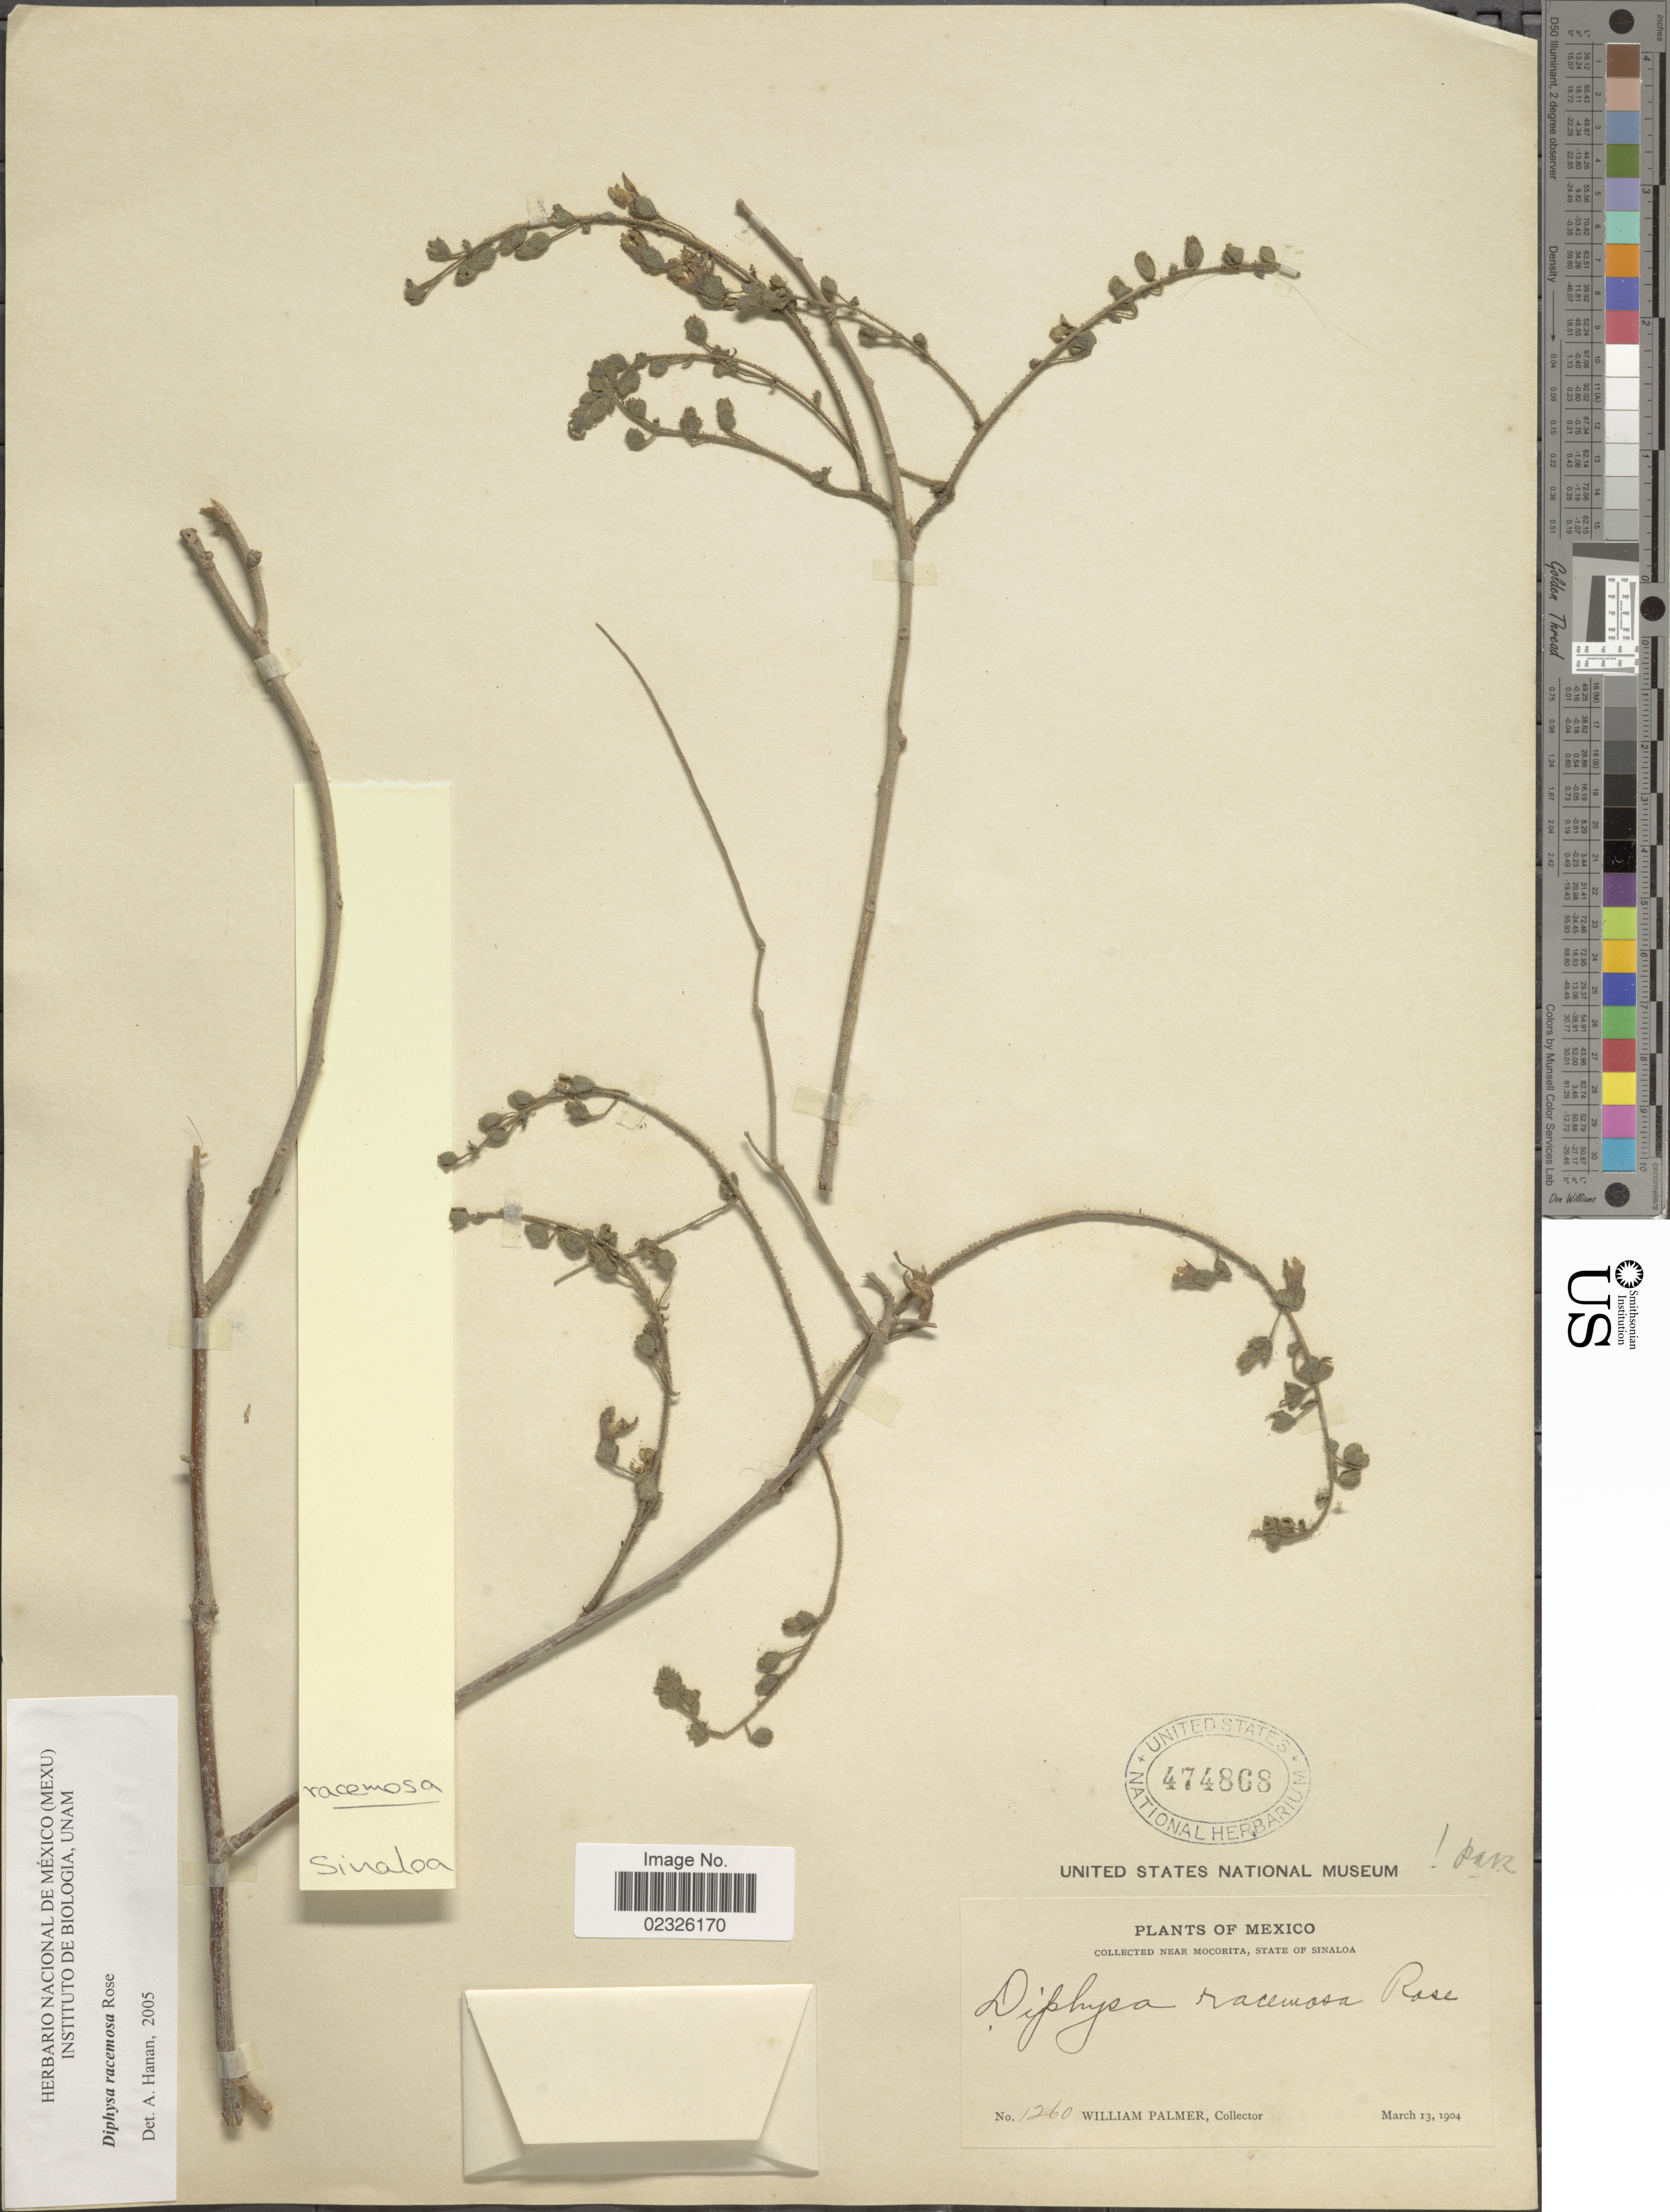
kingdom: Plantae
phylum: Tracheophyta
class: Magnoliopsida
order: Fabales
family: Fabaceae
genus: Diphysa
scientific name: Diphysa racemosa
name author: Rose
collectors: W. Palmer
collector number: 1260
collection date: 1904-03-13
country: Mexico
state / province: Sinaloa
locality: Near Mocorita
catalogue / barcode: US 474868